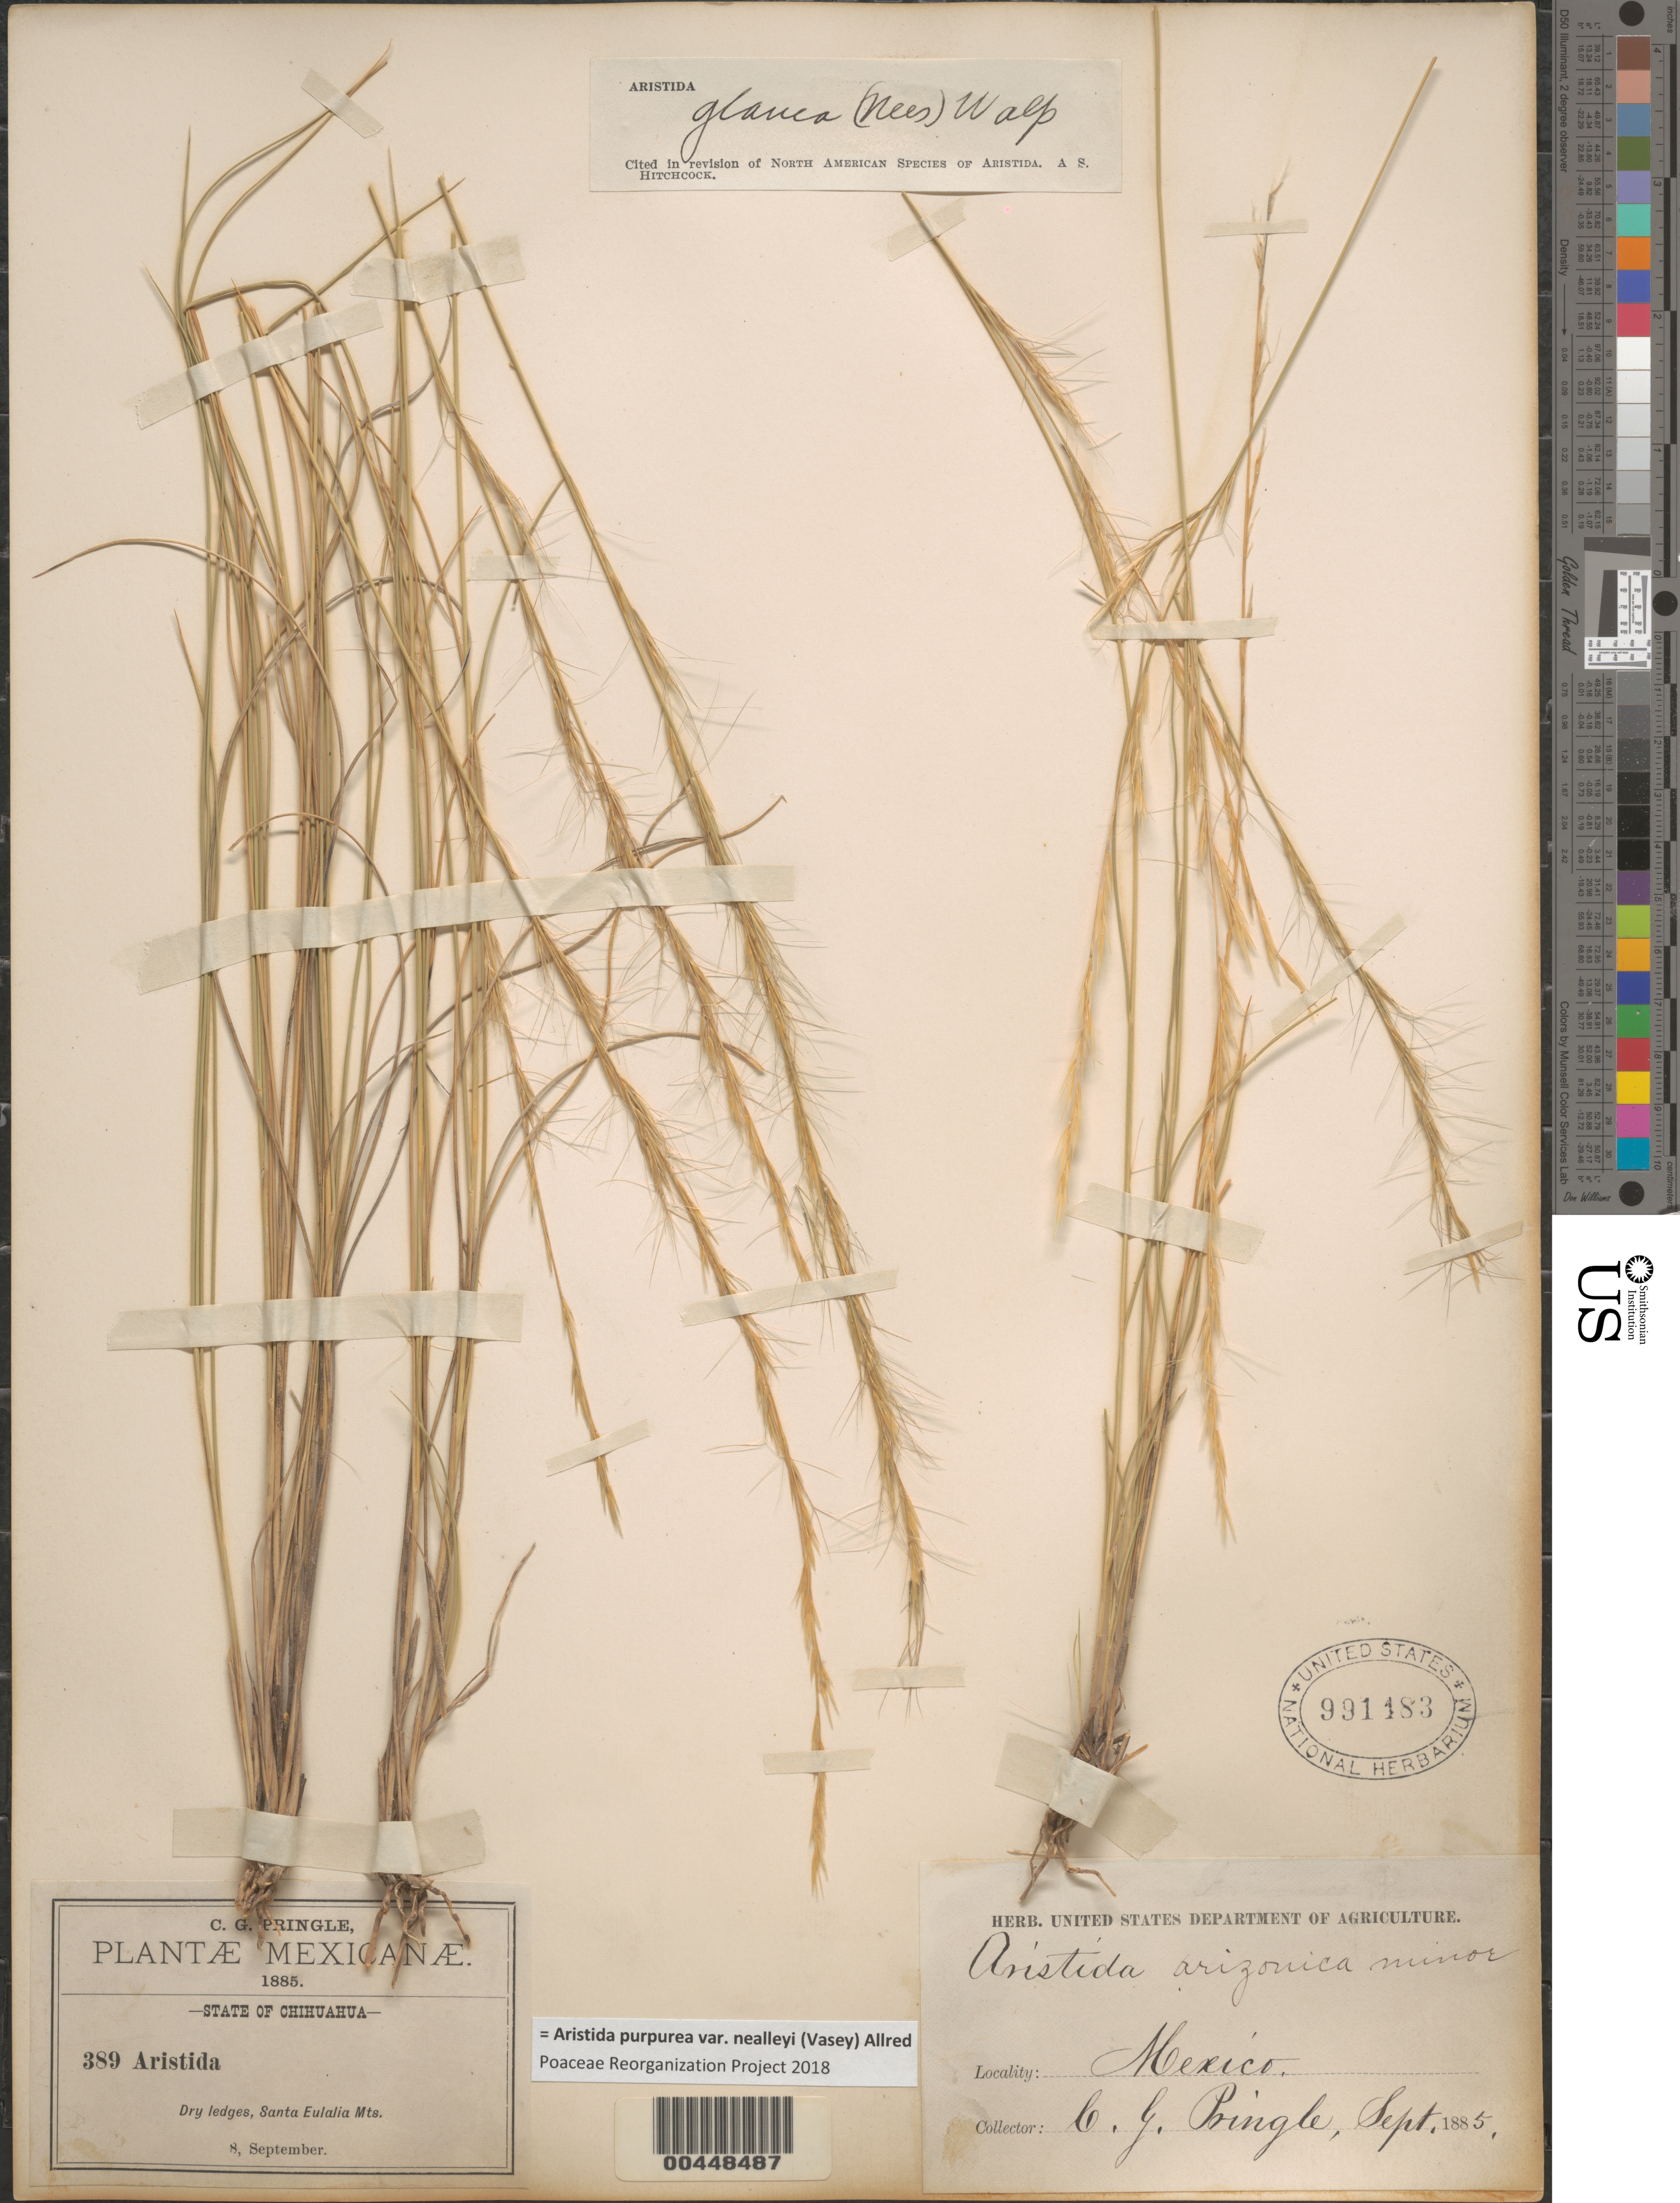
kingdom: Plantae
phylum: Tracheophyta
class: Liliopsida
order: Poales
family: Poaceae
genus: Aristida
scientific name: Aristida purpurea var. nealleyi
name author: (Vasey) Allred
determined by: Poaceae Reorganization Project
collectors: C. G. Pringle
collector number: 389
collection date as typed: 8 Sep 1885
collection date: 1885-09-08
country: Mexico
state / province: Chihuahua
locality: Santa Eulalia Mts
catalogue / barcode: US 991483